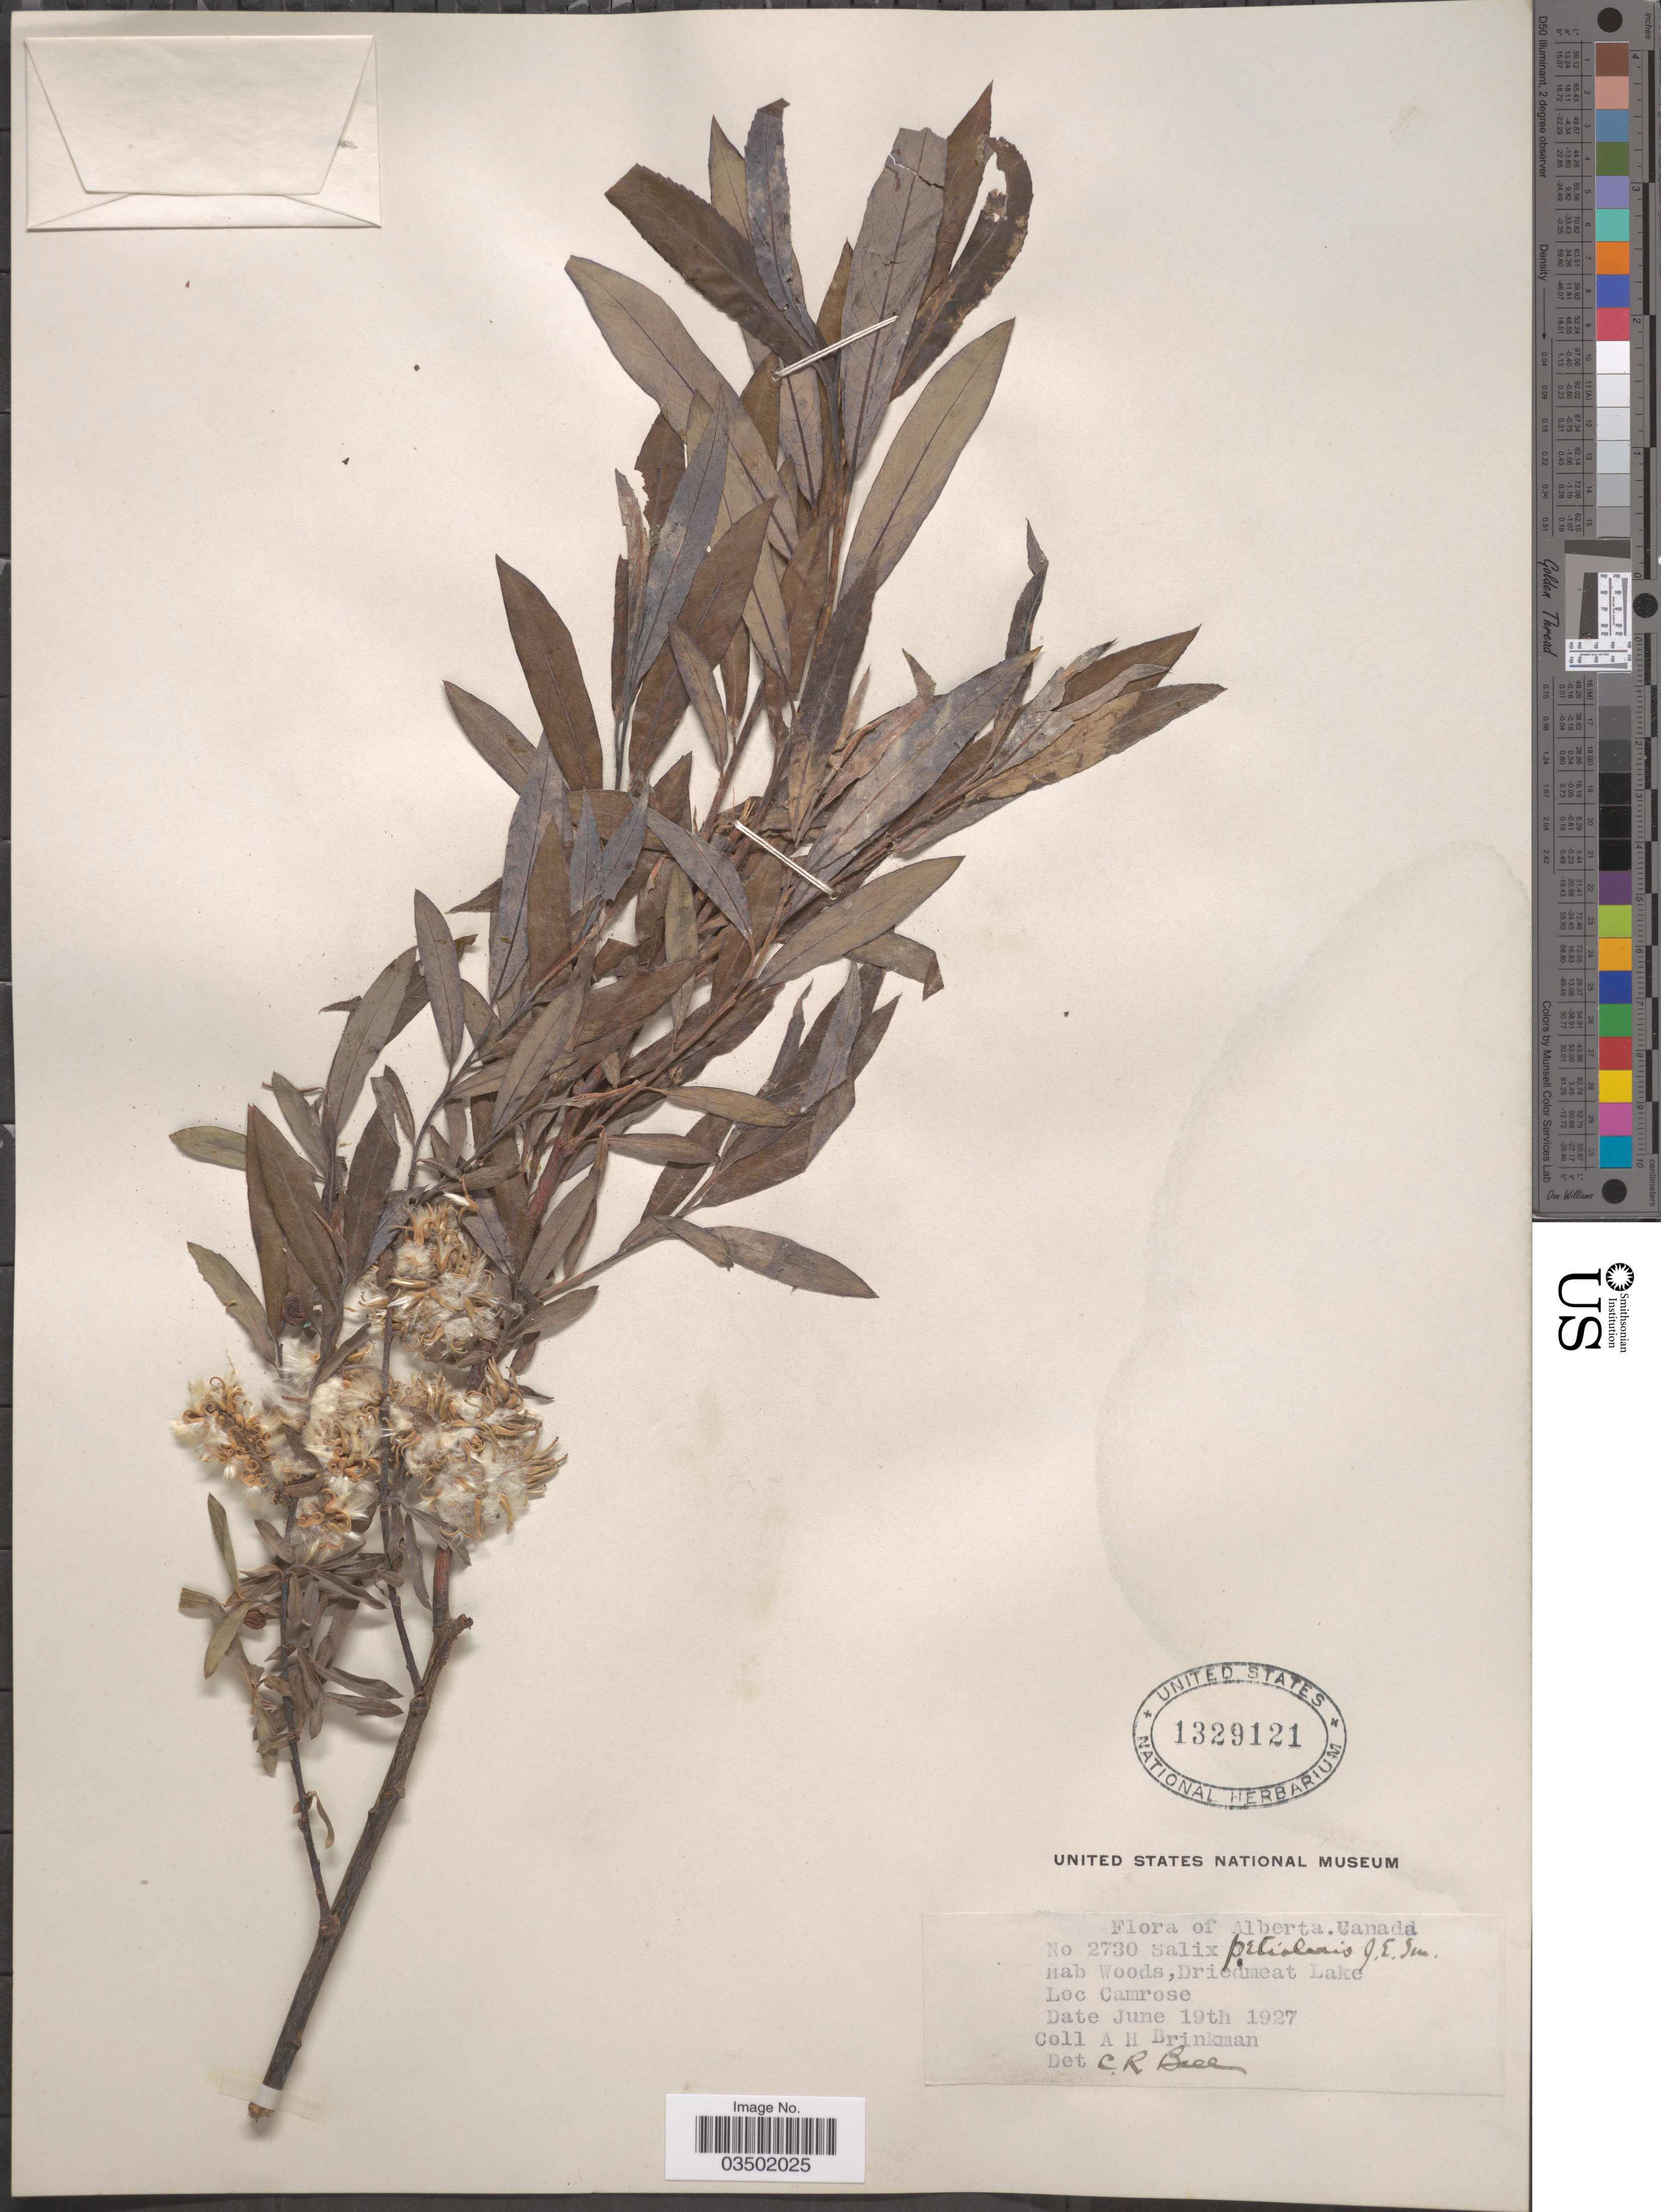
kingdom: Plantae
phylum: Tracheophyta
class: Magnoliopsida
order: Malpighiales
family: Salicaceae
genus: Salix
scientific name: Salix petiolaris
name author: Sm.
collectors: A. Brinkman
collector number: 2730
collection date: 1927-06-19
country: Canada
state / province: Alberta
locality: Woods, Driedmeat Lake. Camrose.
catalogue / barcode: US 1329121